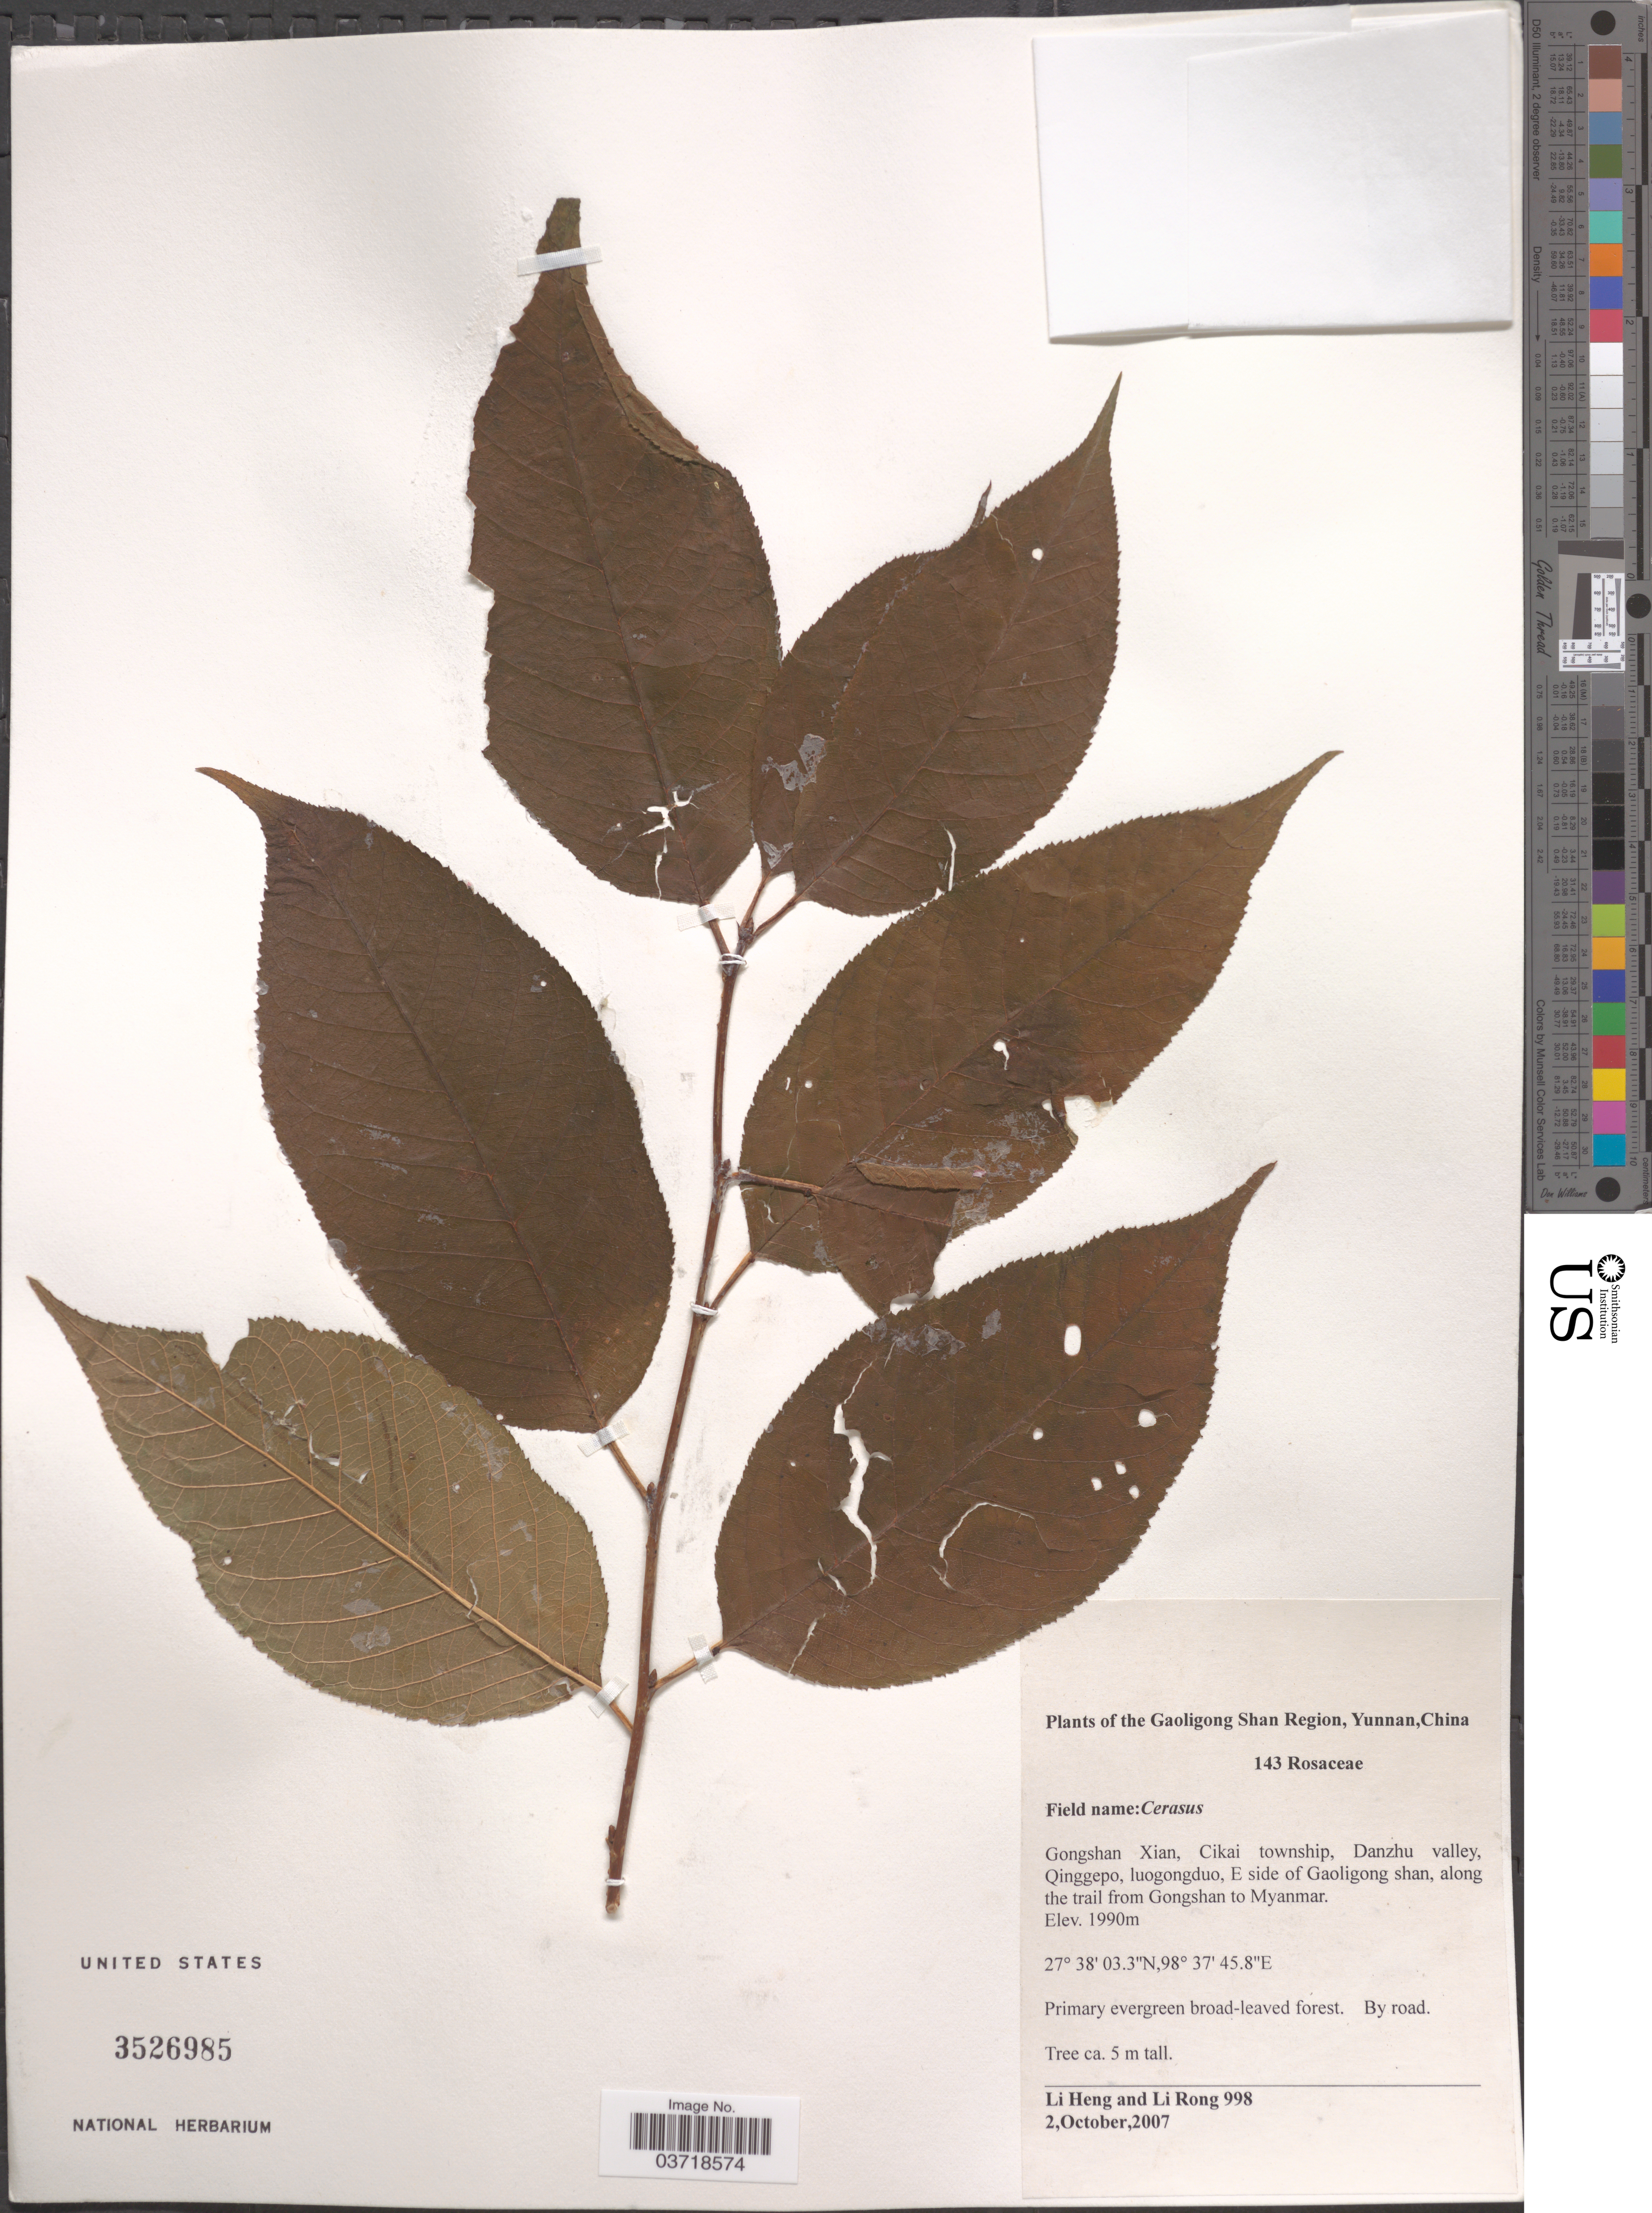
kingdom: Plantae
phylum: Tracheophyta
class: Magnoliopsida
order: Rosales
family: Rosaceae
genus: Prunus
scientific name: Prunus sp.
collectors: L. Heng & R. Li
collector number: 998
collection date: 2007-10-02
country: China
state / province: Yunnan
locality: The Gaoligong Shan Region. Gongshan Xian, Cikai township, Danzhu valley, Qinggepo, luogongduo, E side of Gaoligong shan, along the trail from Gongshan to Myanmar.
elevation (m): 1990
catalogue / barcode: US 3526985